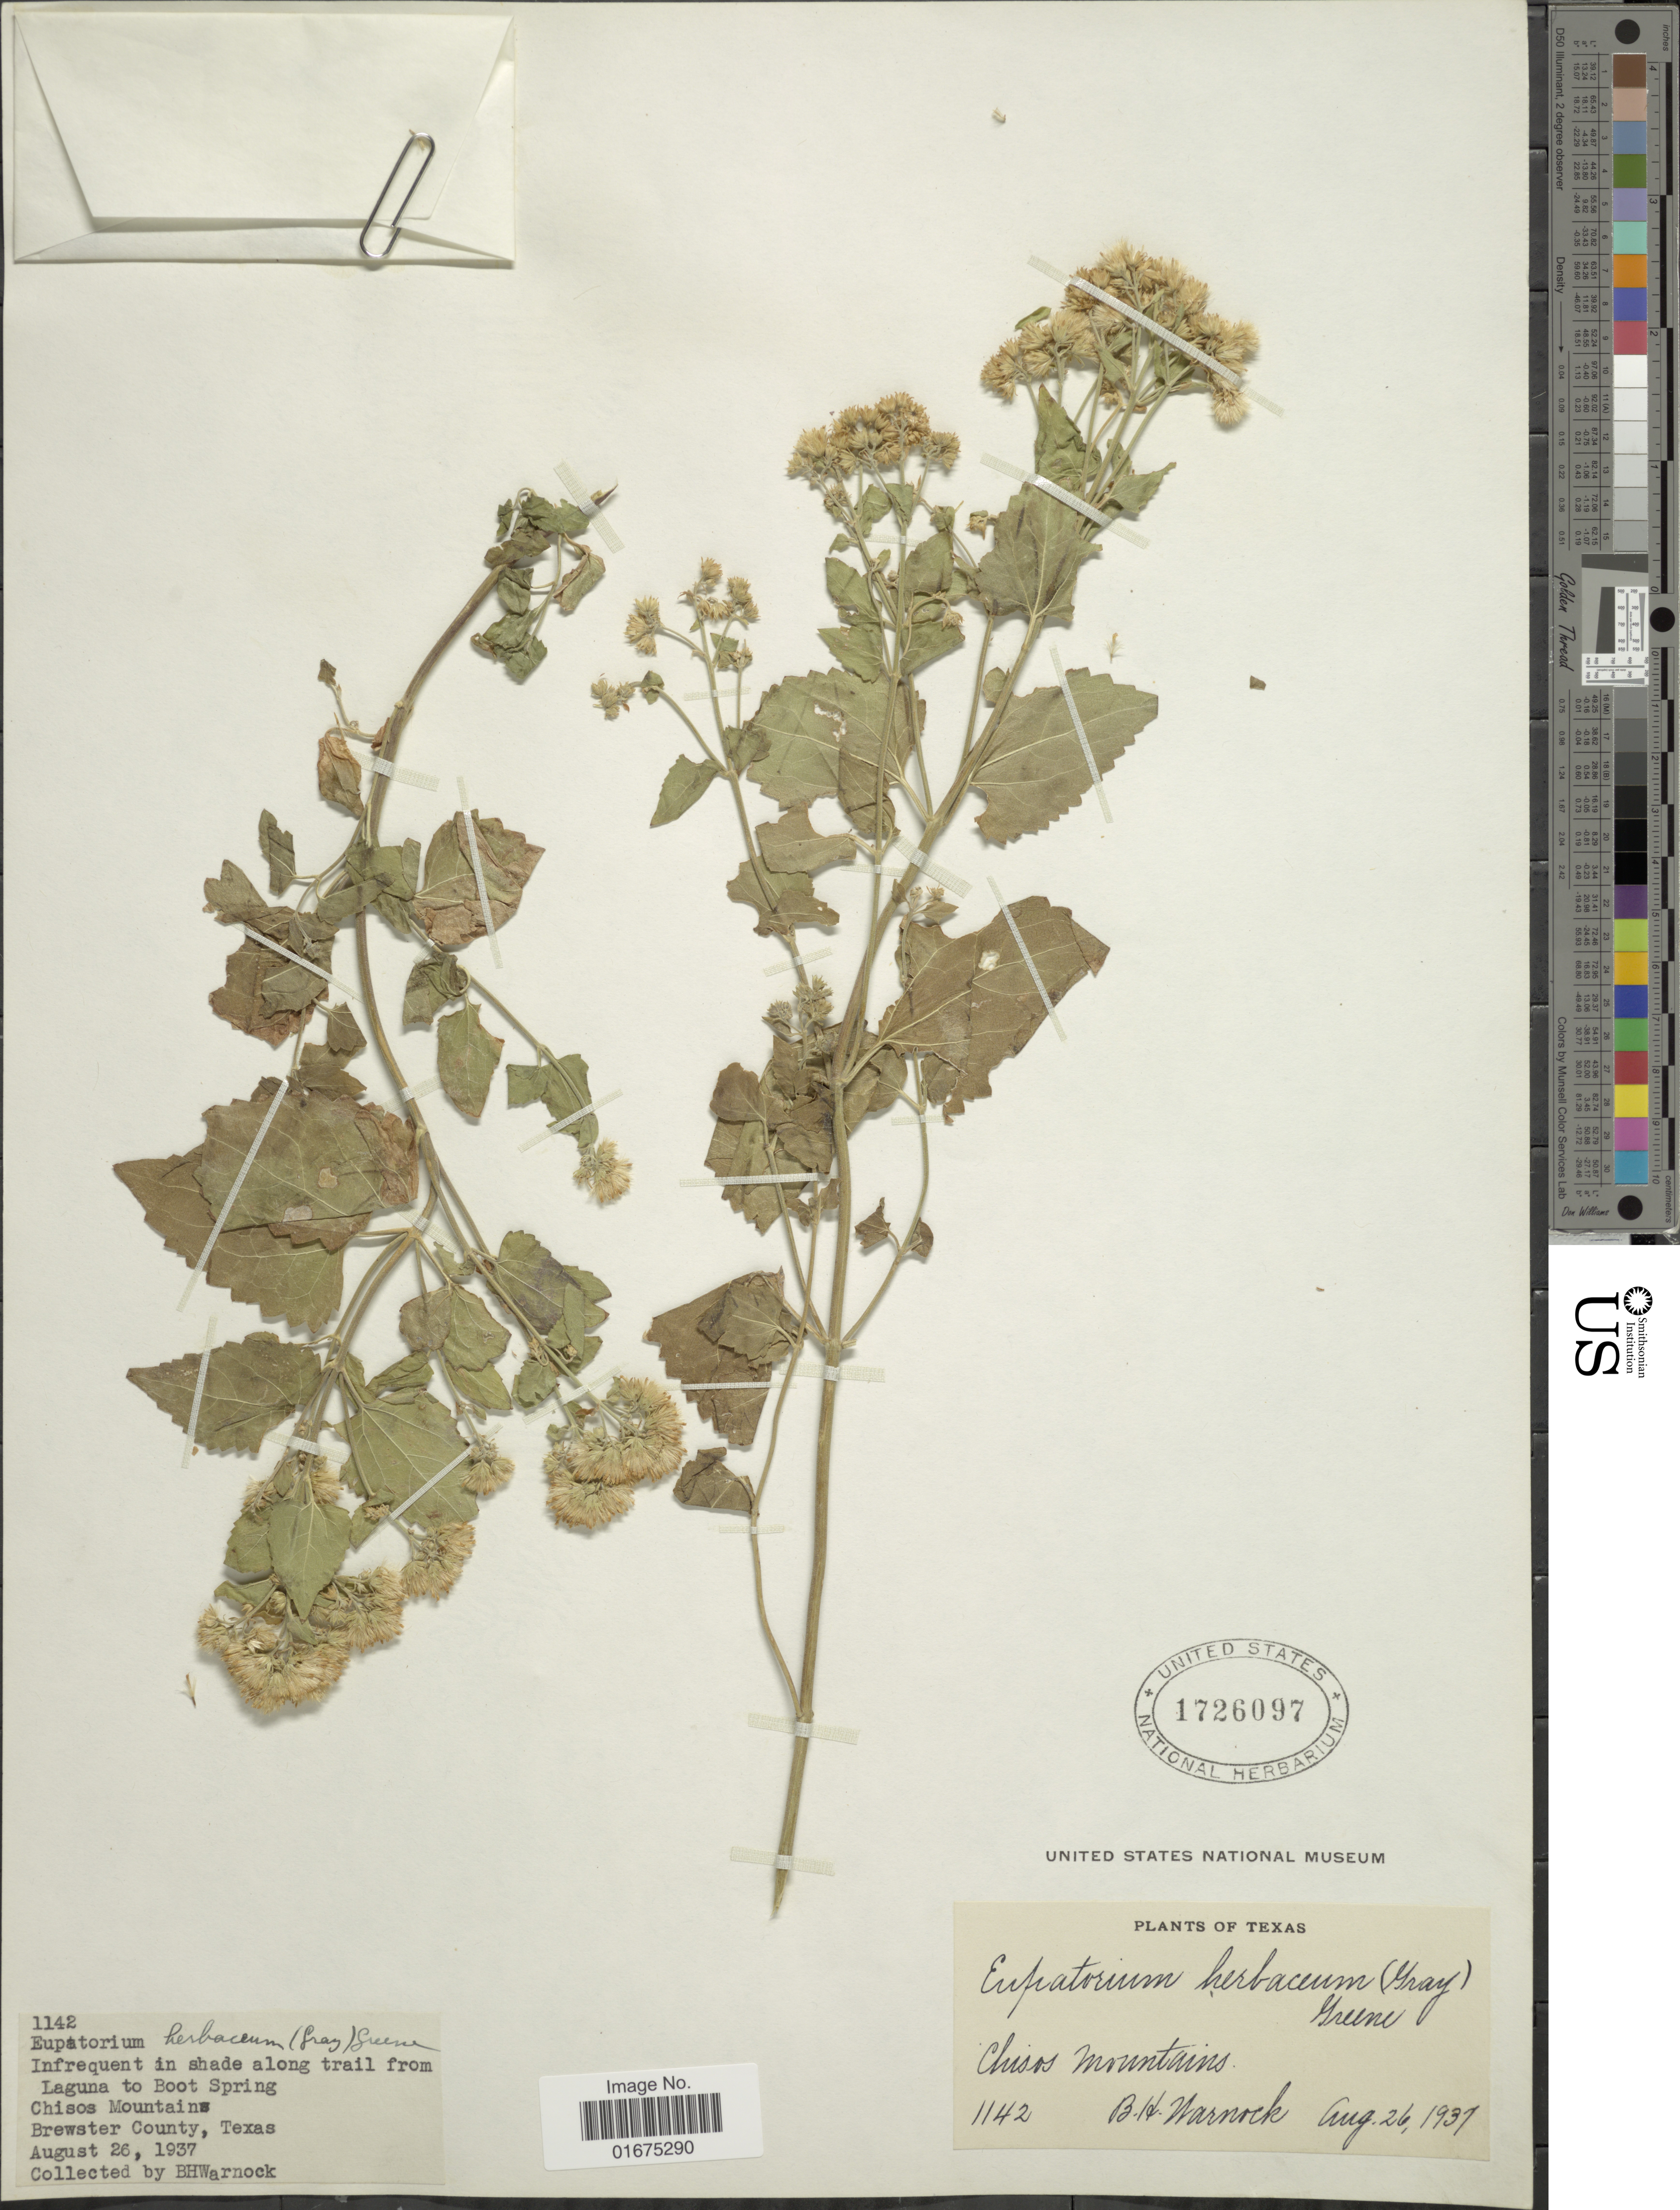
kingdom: Plantae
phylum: Tracheophyta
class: Magnoliopsida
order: Asterales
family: Asteraceae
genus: Ageratina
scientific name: Ageratina herbacea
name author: (A. Gray) R.M. King & H. Rob.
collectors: B. H. Warnock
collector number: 1142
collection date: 1937-08-26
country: United States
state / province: Texas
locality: Laguna to Boot Spring, Chisos Mountains, Brewster County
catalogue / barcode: US 1726097